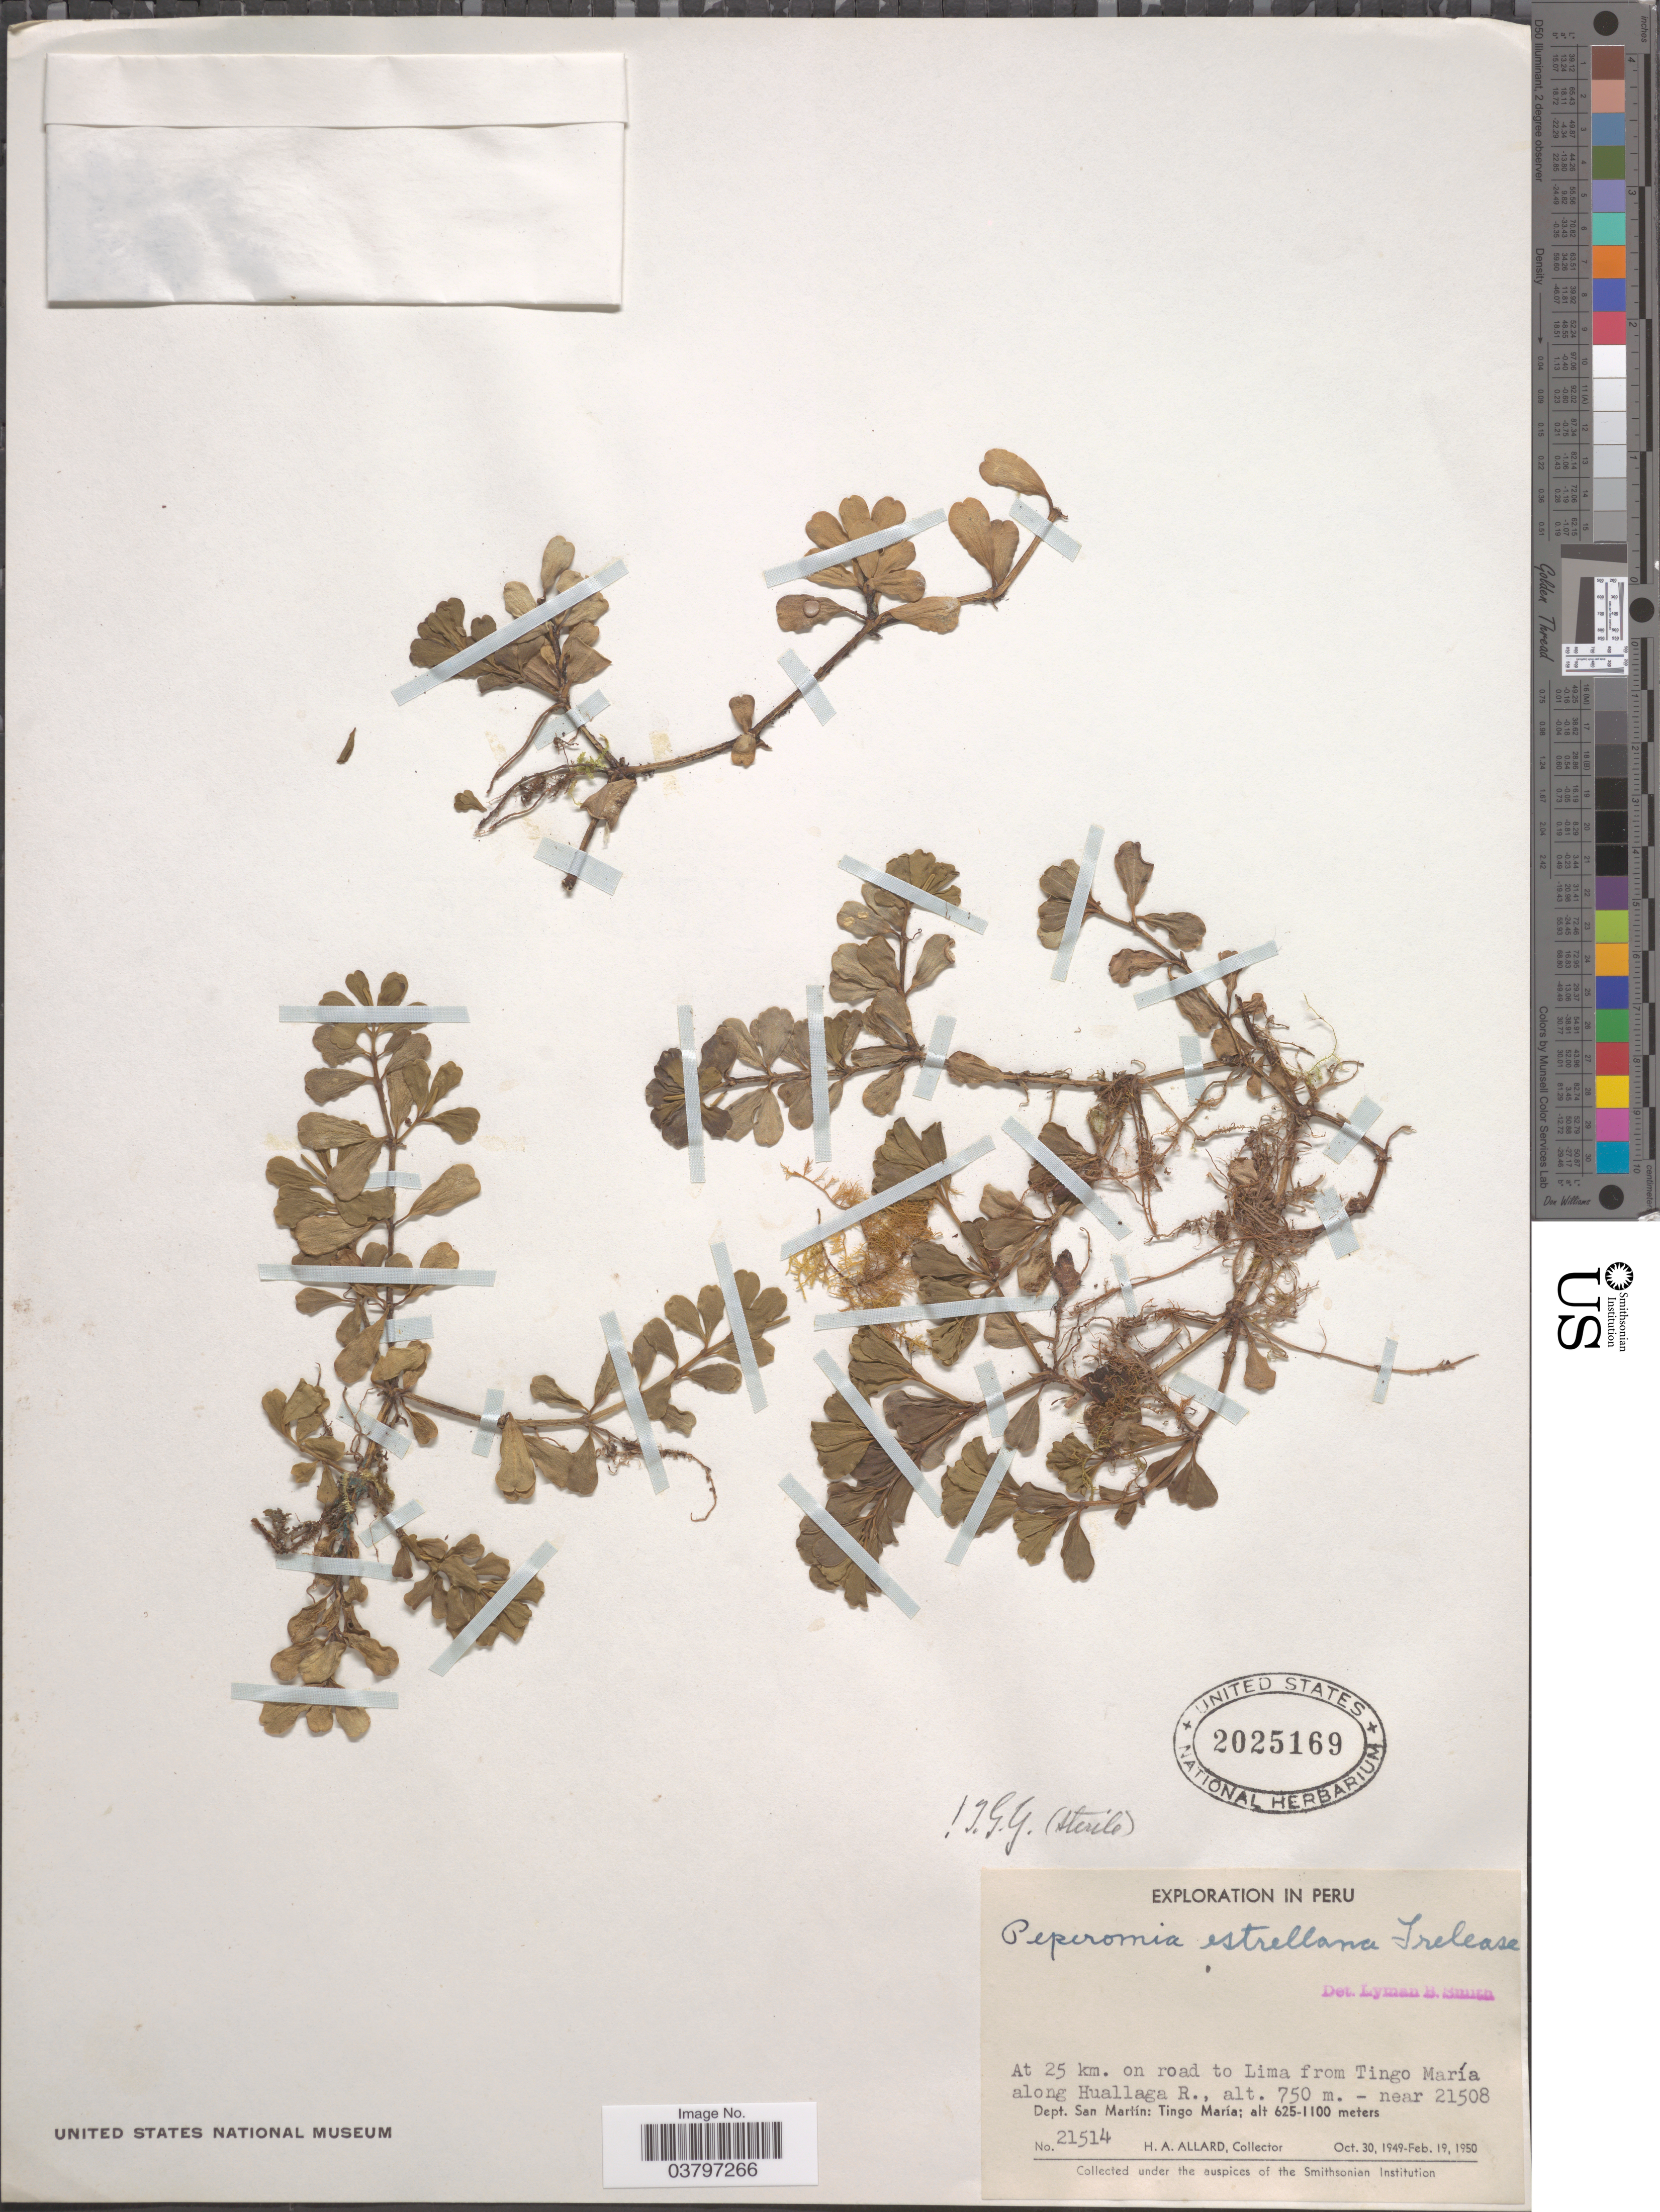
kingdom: Plantae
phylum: Tracheophyta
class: Magnoliopsida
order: Piperales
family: Piperaceae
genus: Peperomia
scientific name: Peperomia estrellana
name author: Trel. in J.F. Macbr.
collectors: H. A. Allard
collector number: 21514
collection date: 1949-10-30/1950-02-19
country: Peru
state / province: San Martín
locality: At 25 km. on road to Lima from Tingo María along Huallaga R., near 21508. Dept. San Martín: Tingo María.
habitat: on road along river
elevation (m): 625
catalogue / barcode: US 2025169